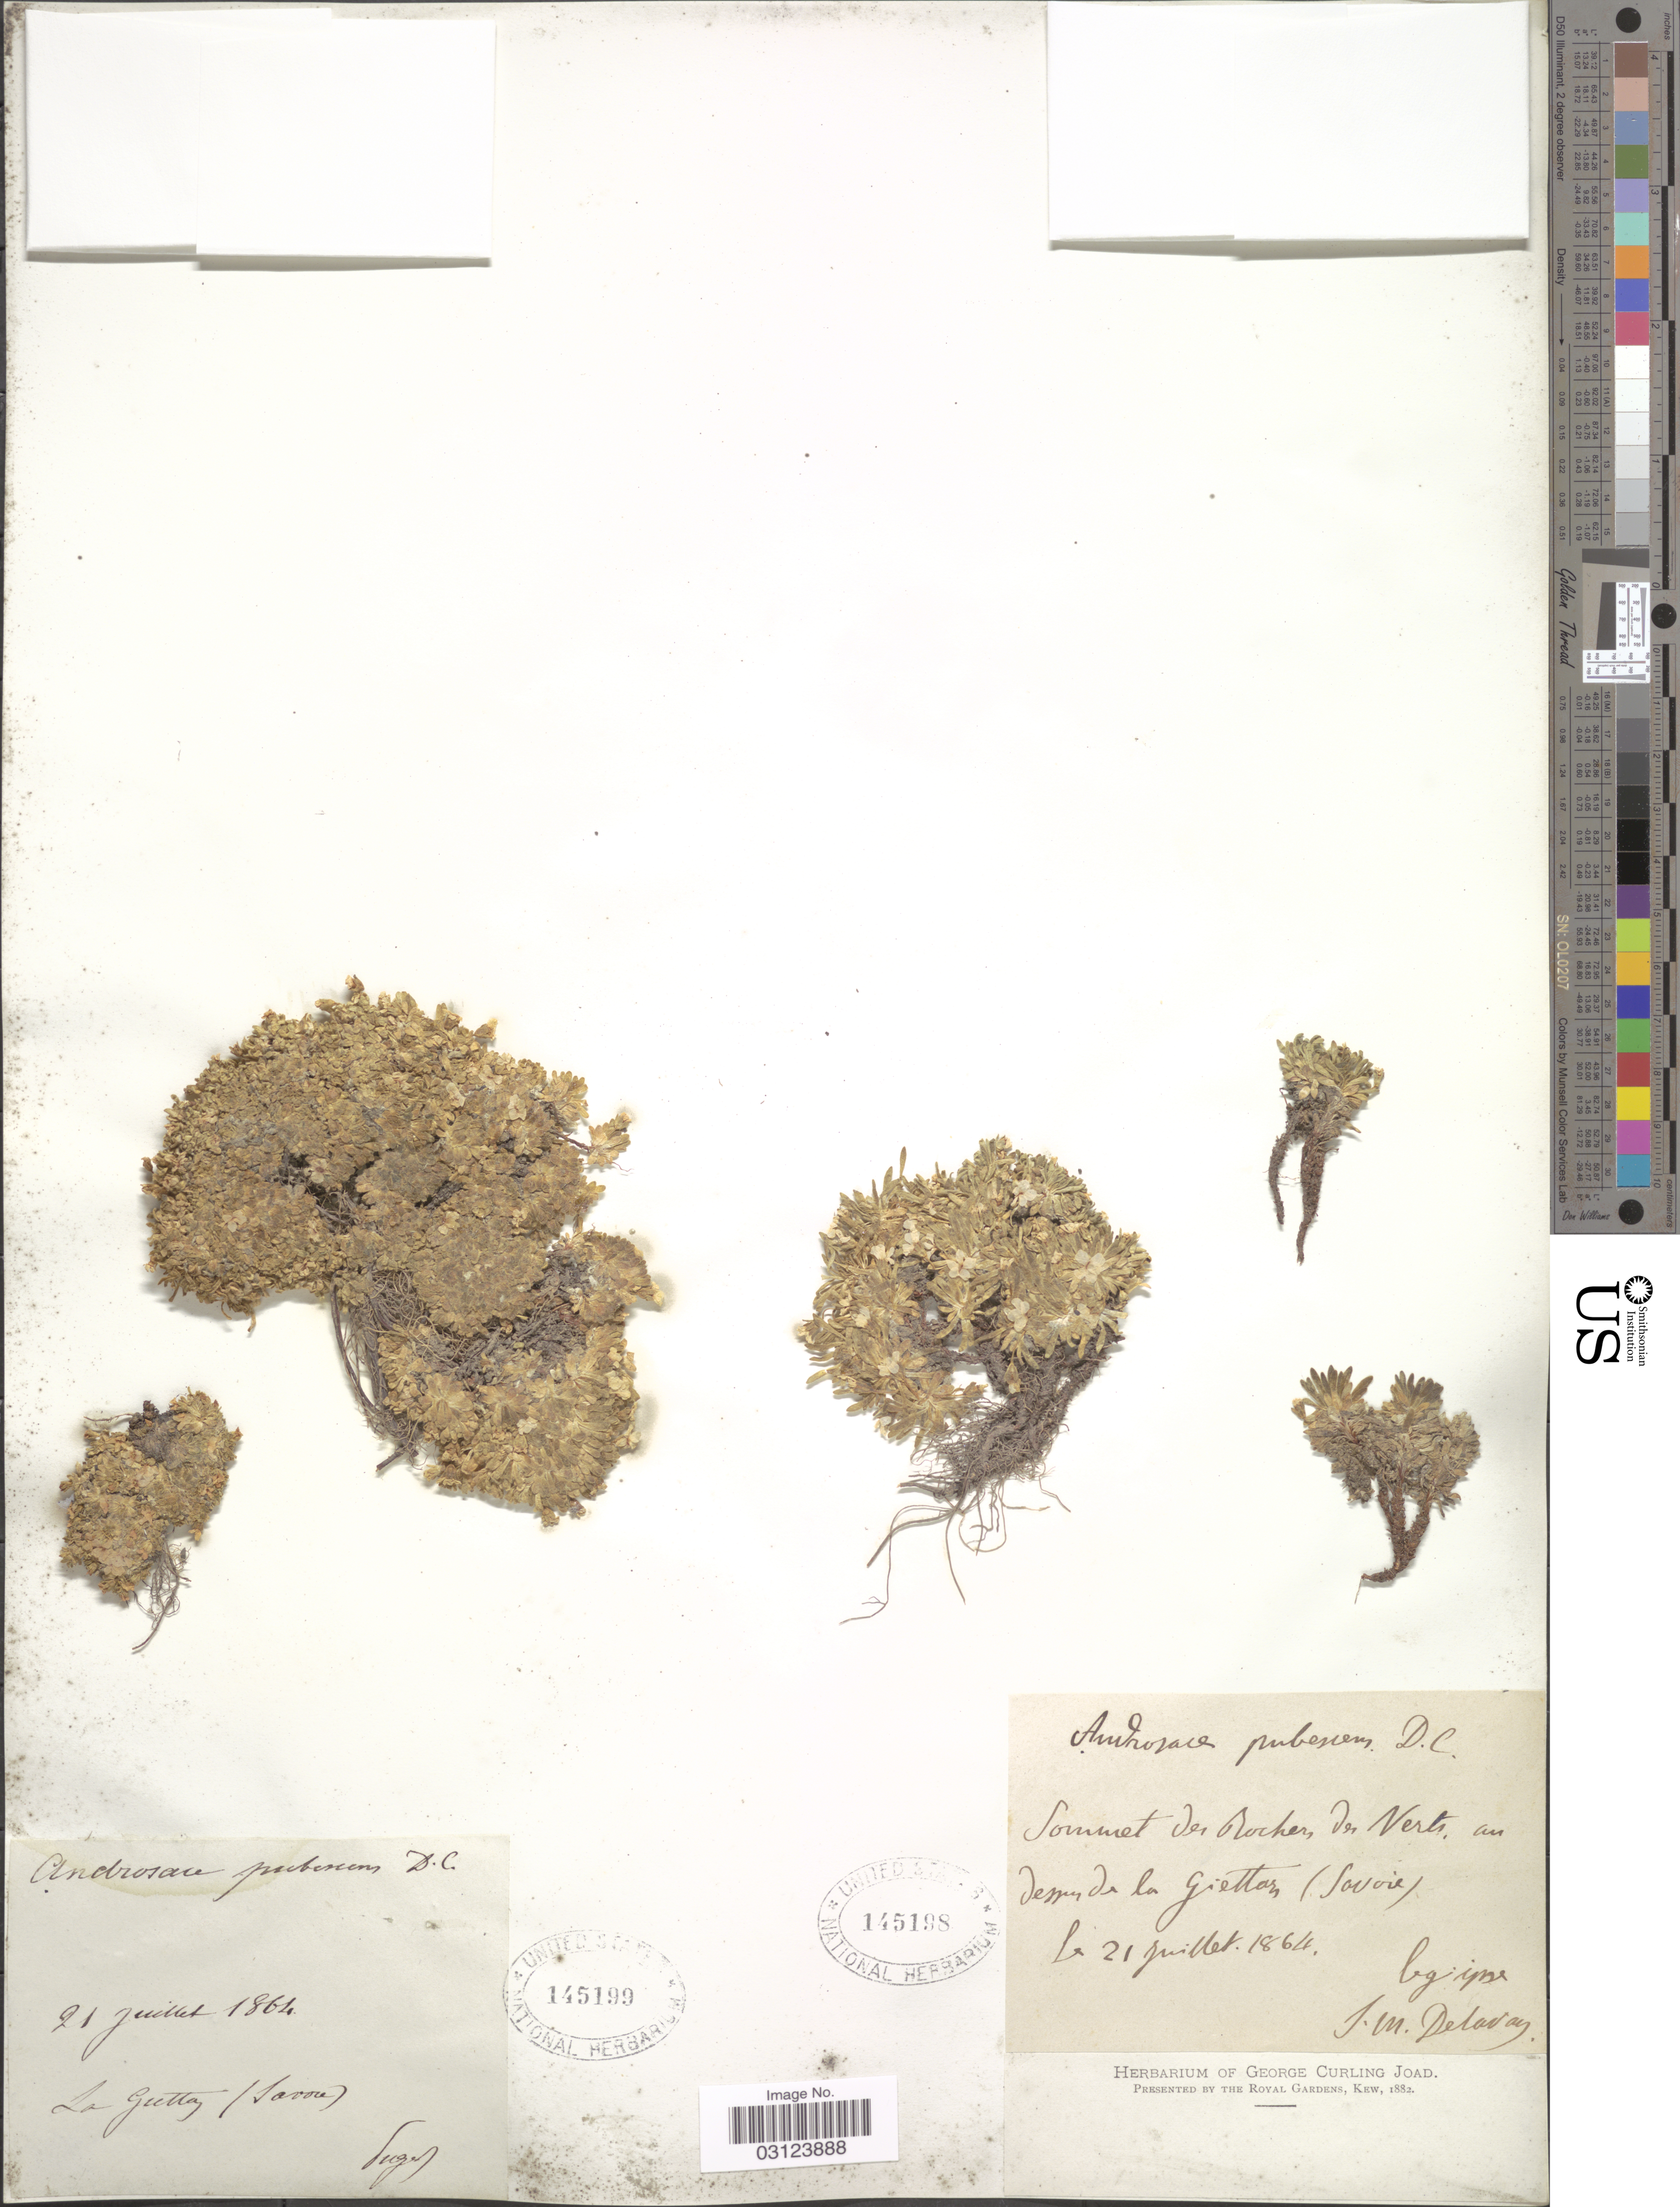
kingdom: Plantae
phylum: Tracheophyta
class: Magnoliopsida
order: Ericales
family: Primulaceae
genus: Androsace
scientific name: Androsace pubescens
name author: DC.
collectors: J. Delavay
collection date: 1864-07-21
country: France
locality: Sommet des Rocher des Verts, au dessus de la Giettaz (Savoie).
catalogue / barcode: US 145198-2